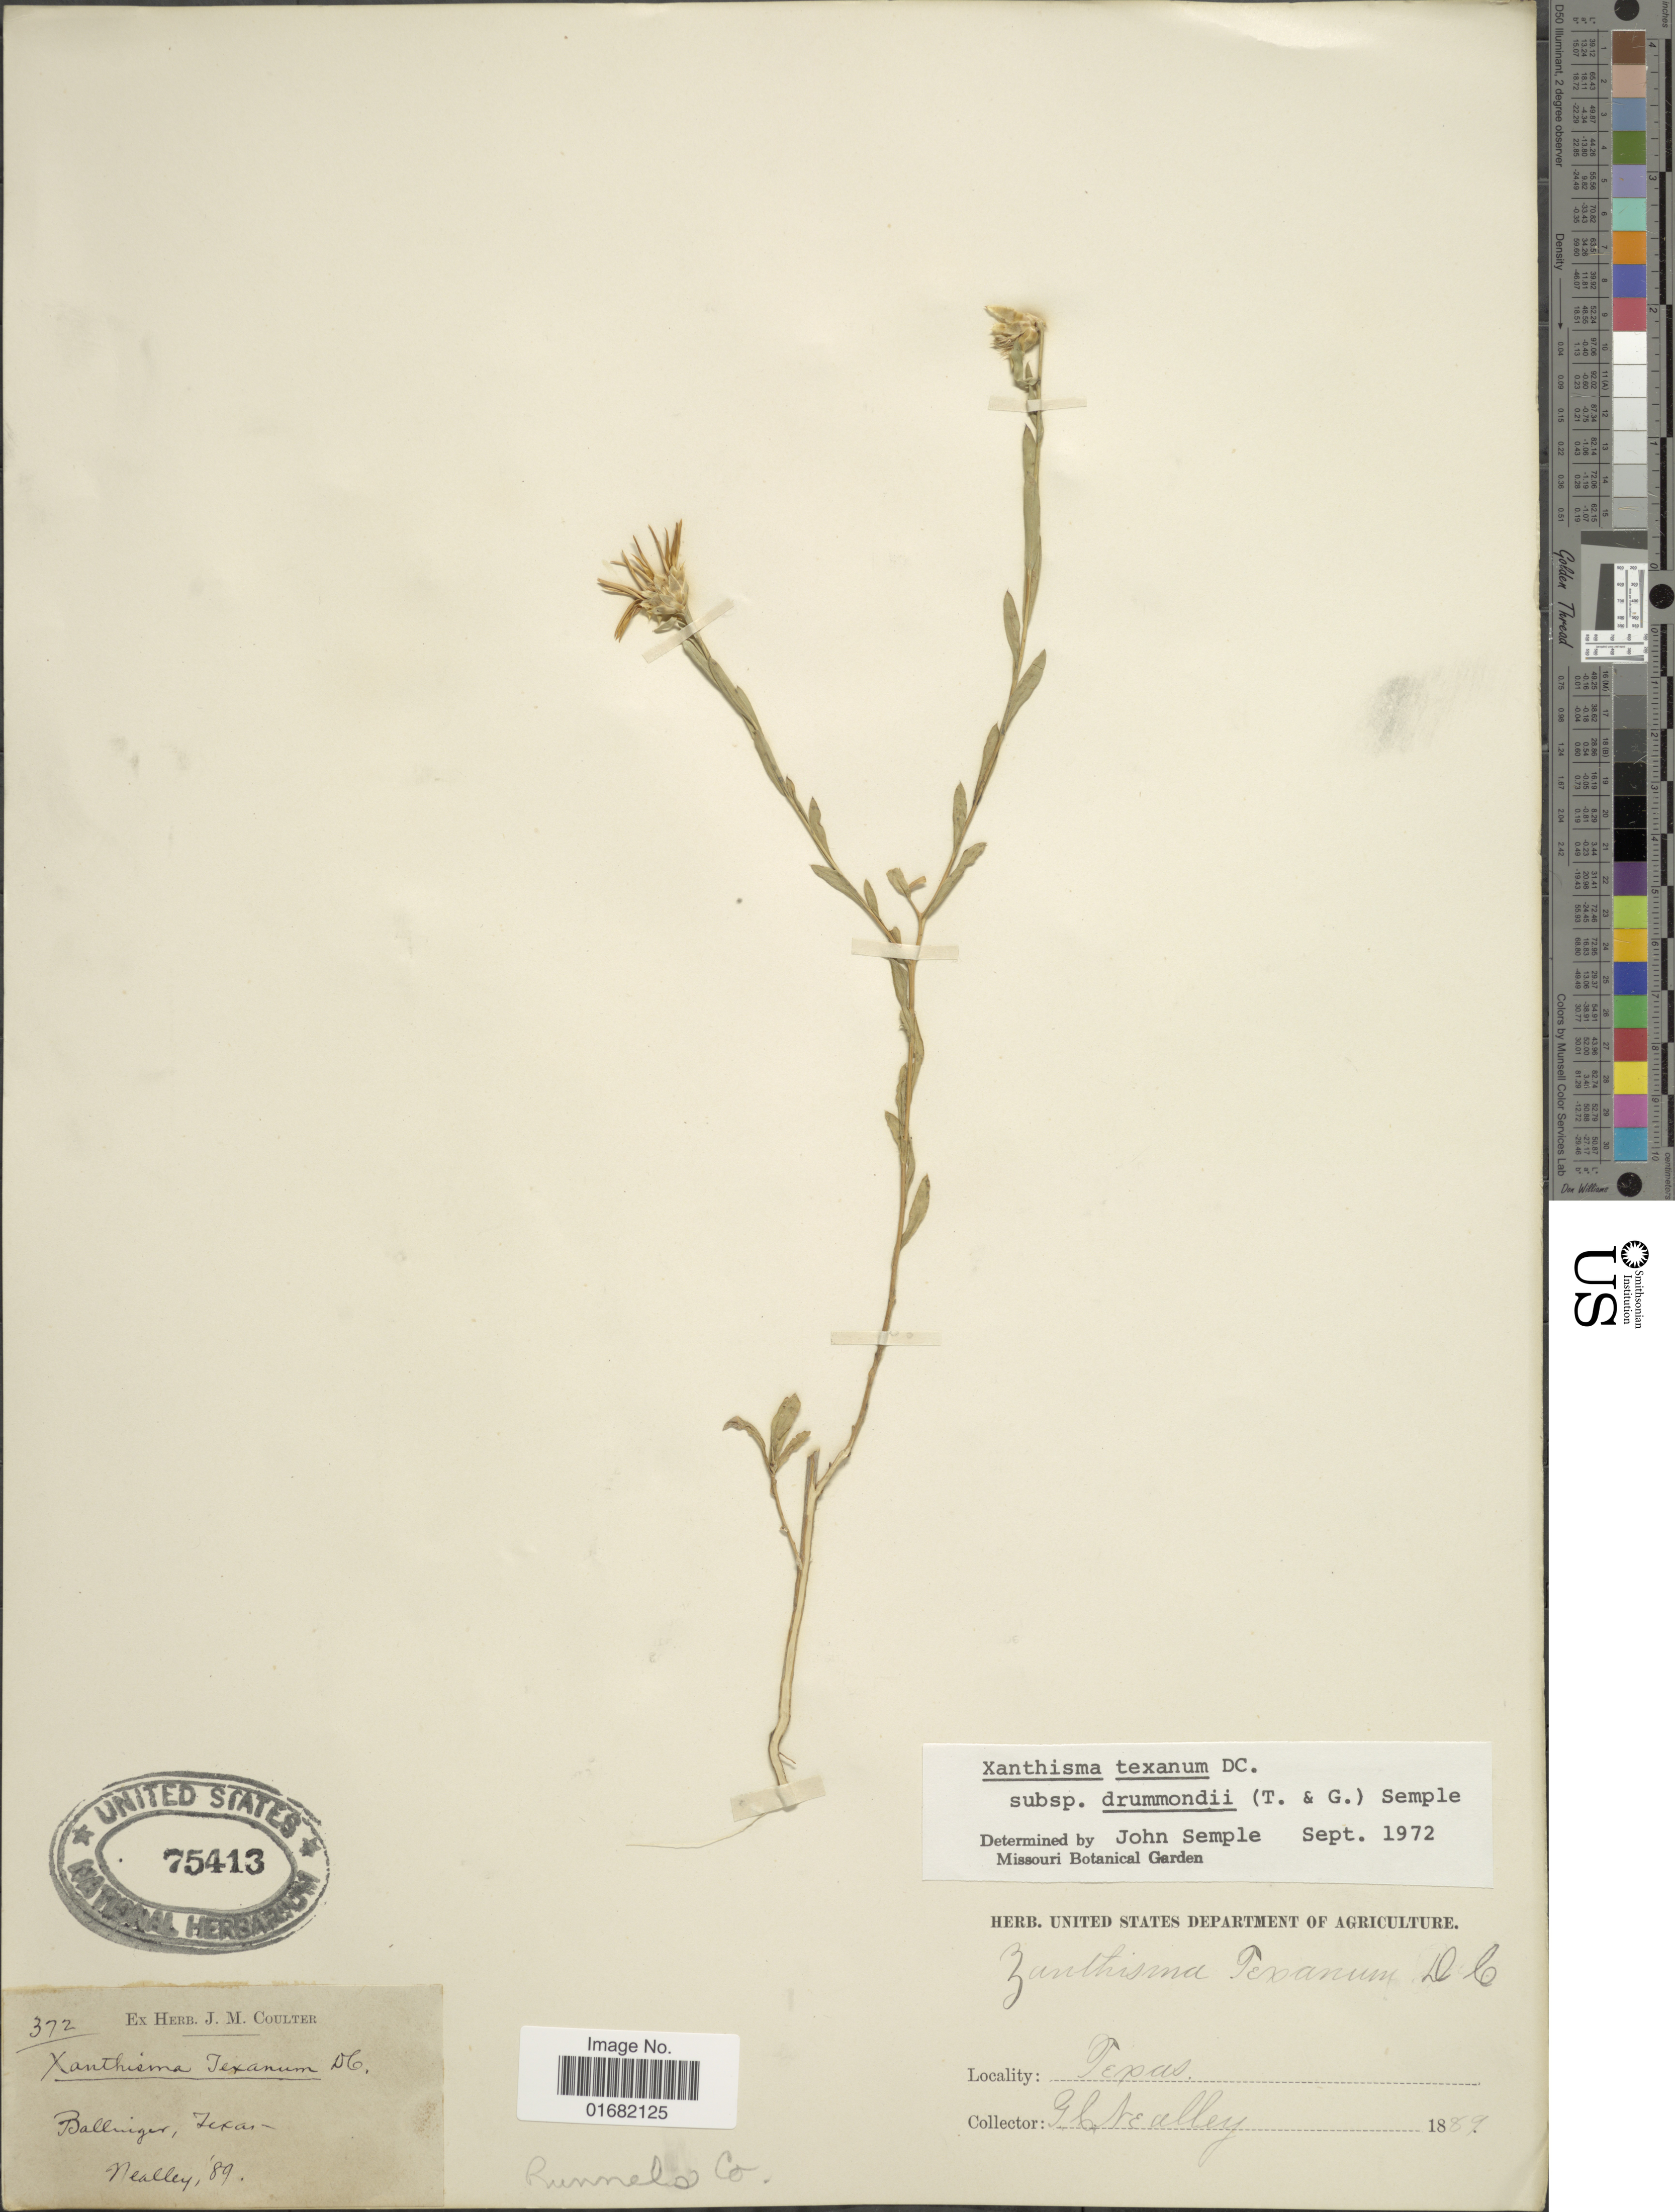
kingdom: Plantae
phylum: Tracheophyta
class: Magnoliopsida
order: Asterales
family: Asteraceae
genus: Xanthisma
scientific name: Xanthisma texanum subsp. drummondii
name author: (Torr. & A. Gray) Semple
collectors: G. Neally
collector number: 372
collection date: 1889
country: United States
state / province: Texas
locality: Ballinger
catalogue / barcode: US 75413